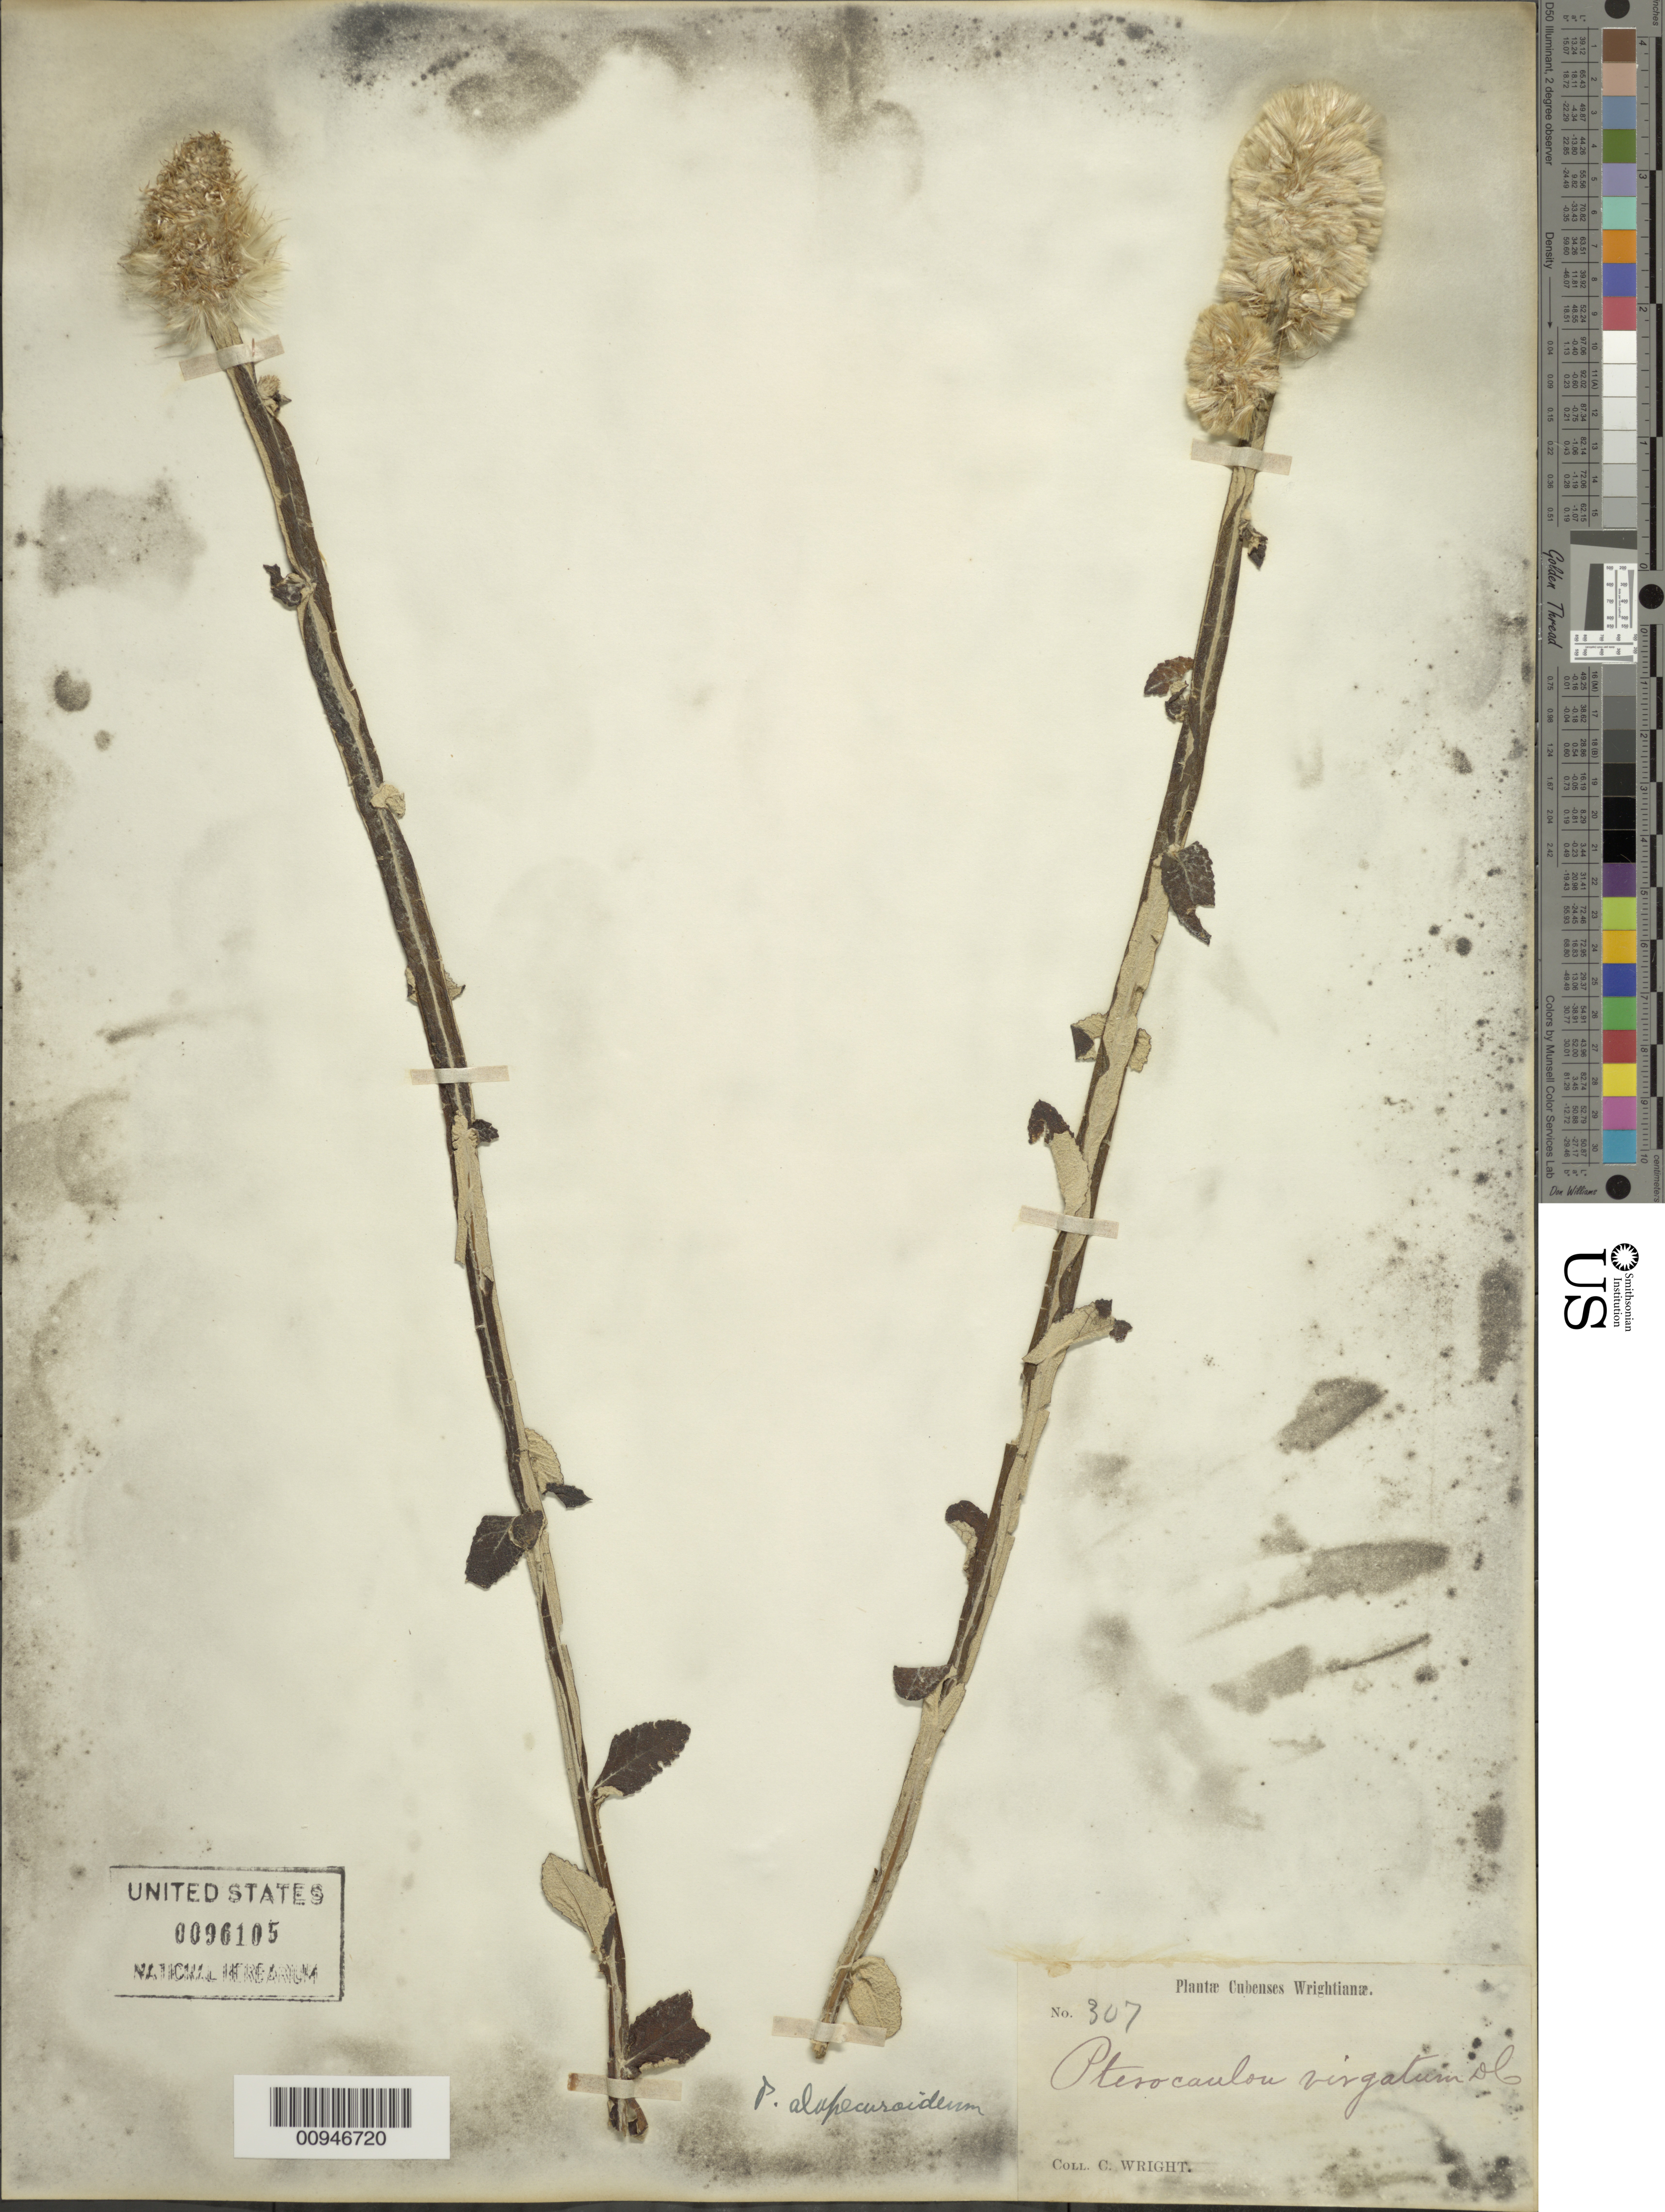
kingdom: Plantae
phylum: Tracheophyta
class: Magnoliopsida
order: Asterales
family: Asteraceae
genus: Pterocaulon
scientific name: Pterocaulon alopecuroides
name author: (Lam.) DC.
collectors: C. Wright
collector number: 307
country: Cuba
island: Cuba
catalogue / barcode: US 96105